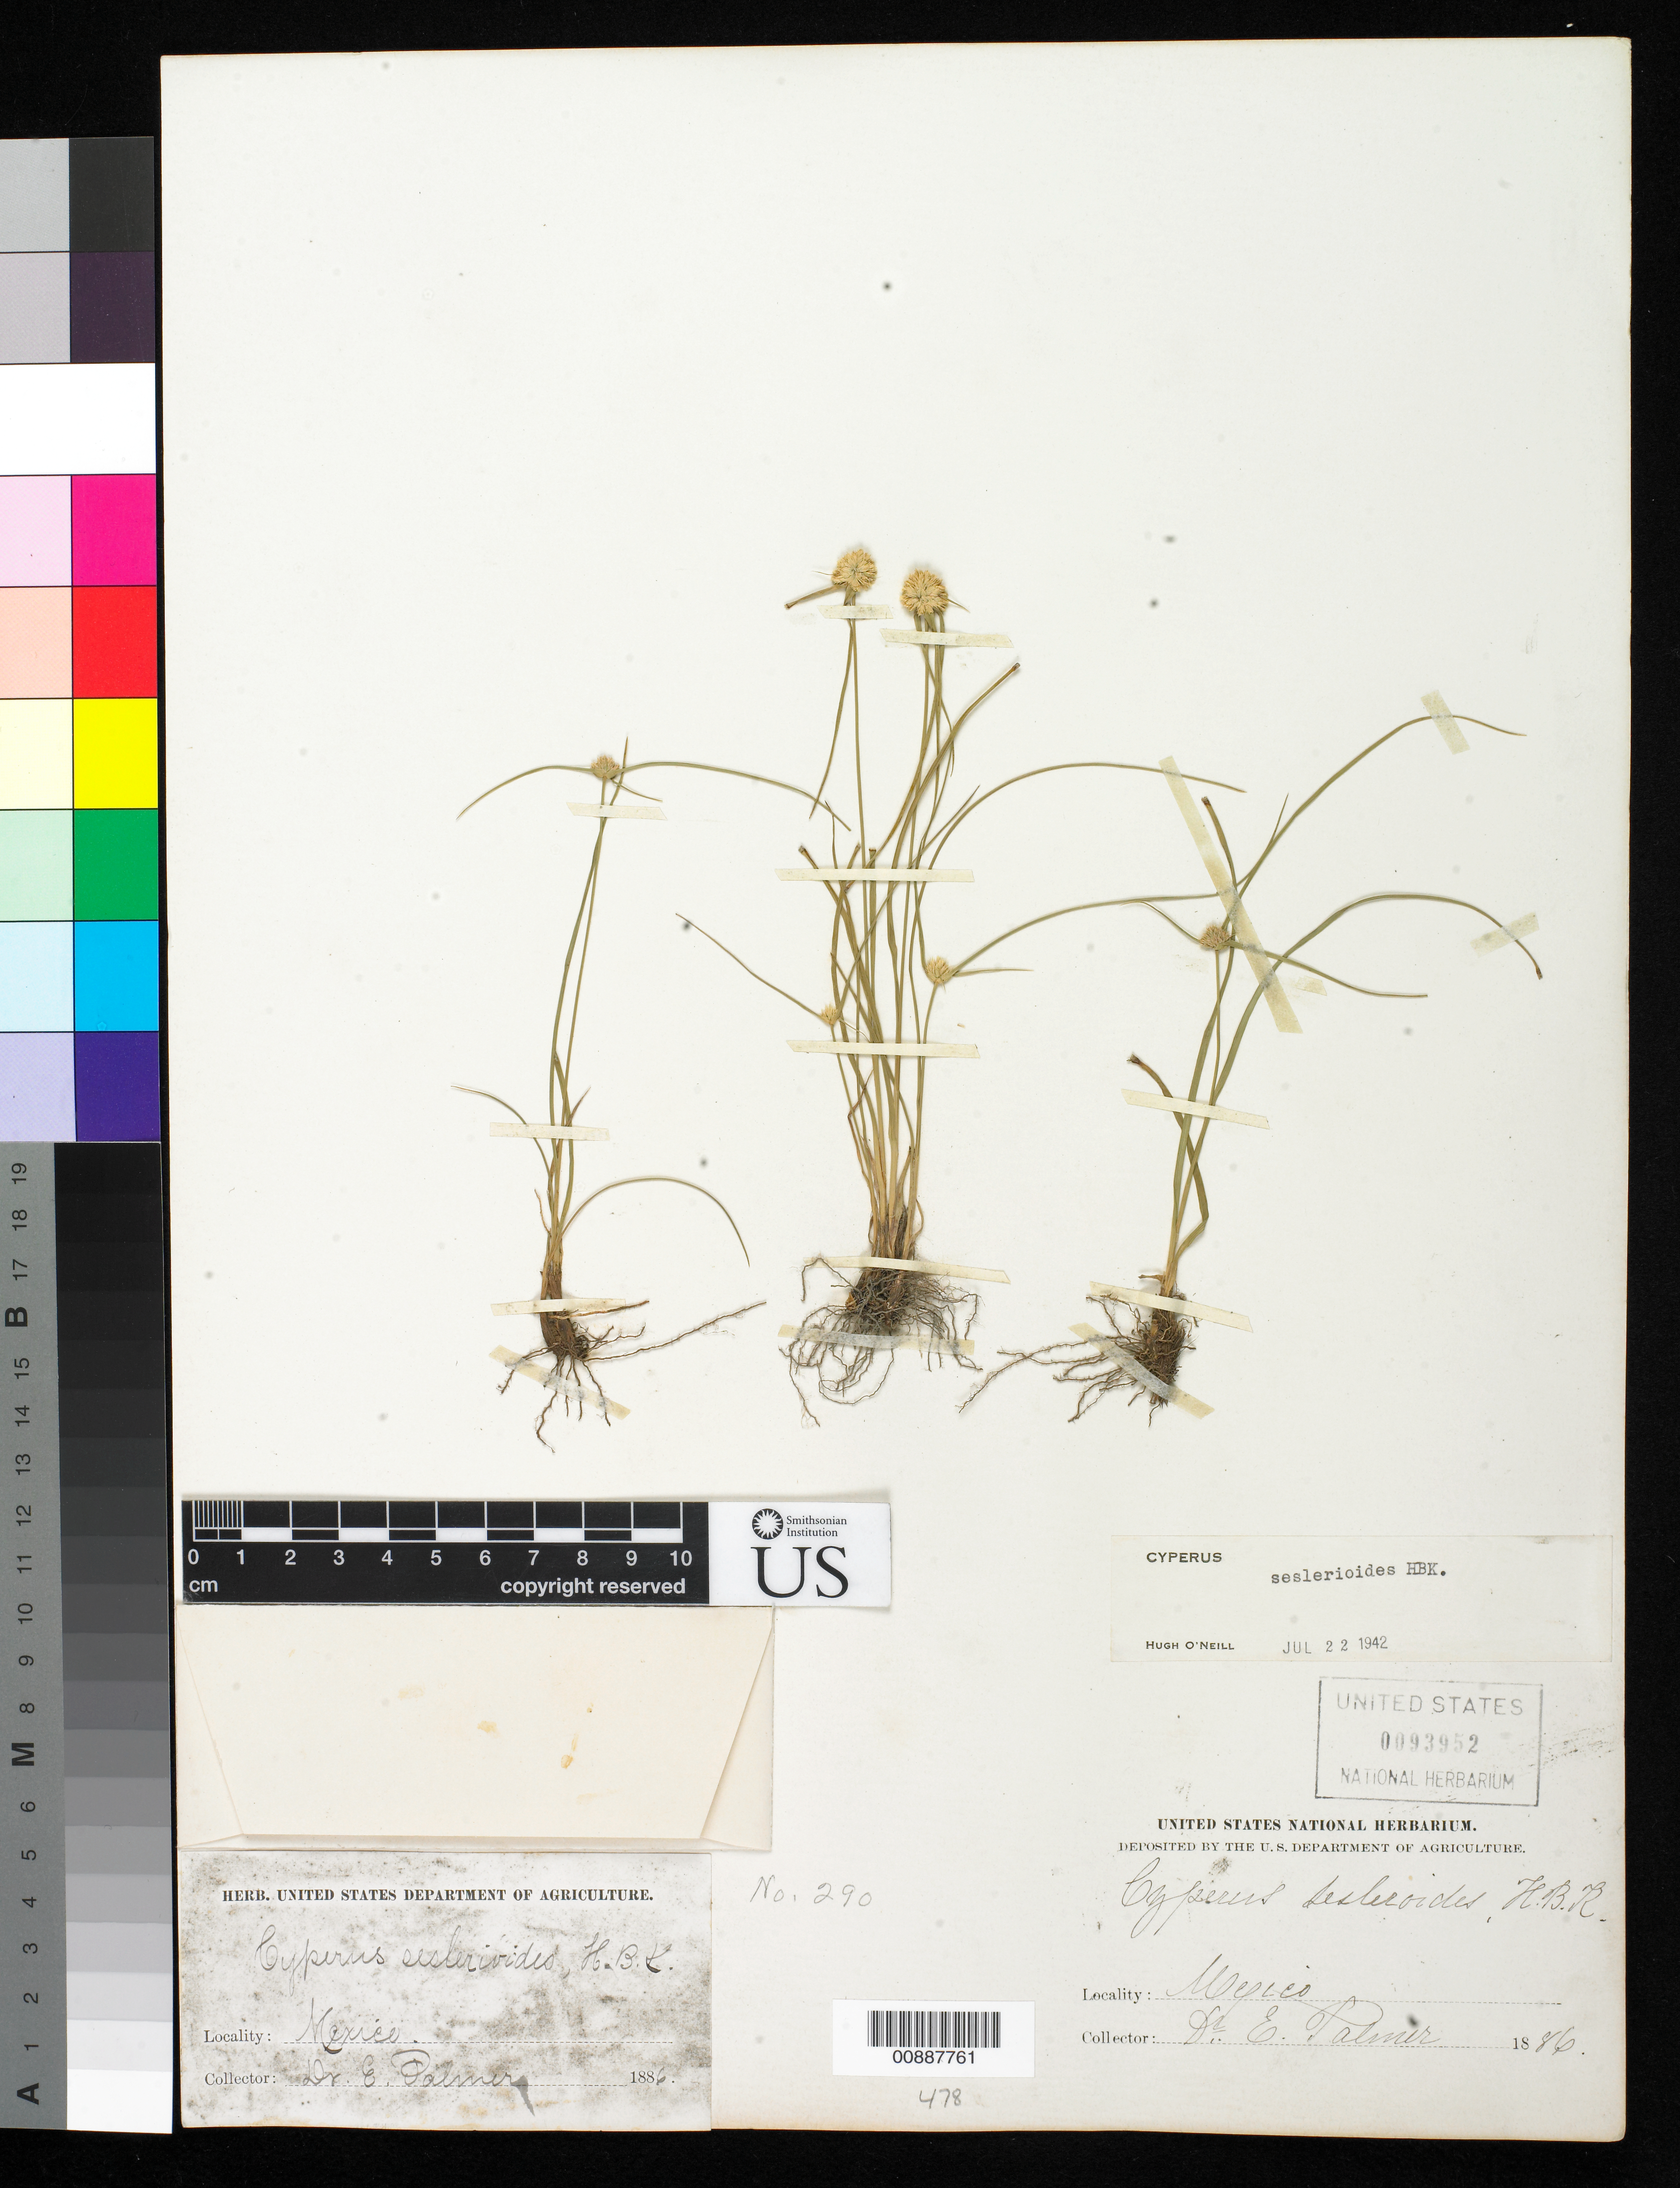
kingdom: Plantae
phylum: Tracheophyta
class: Liliopsida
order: Poales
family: Cyperaceae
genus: Cyperus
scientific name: Cyperus seslerioides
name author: Kunth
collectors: E. Palmer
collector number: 290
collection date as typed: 1886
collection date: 1886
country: Mexico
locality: Mexico.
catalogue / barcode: US 93952